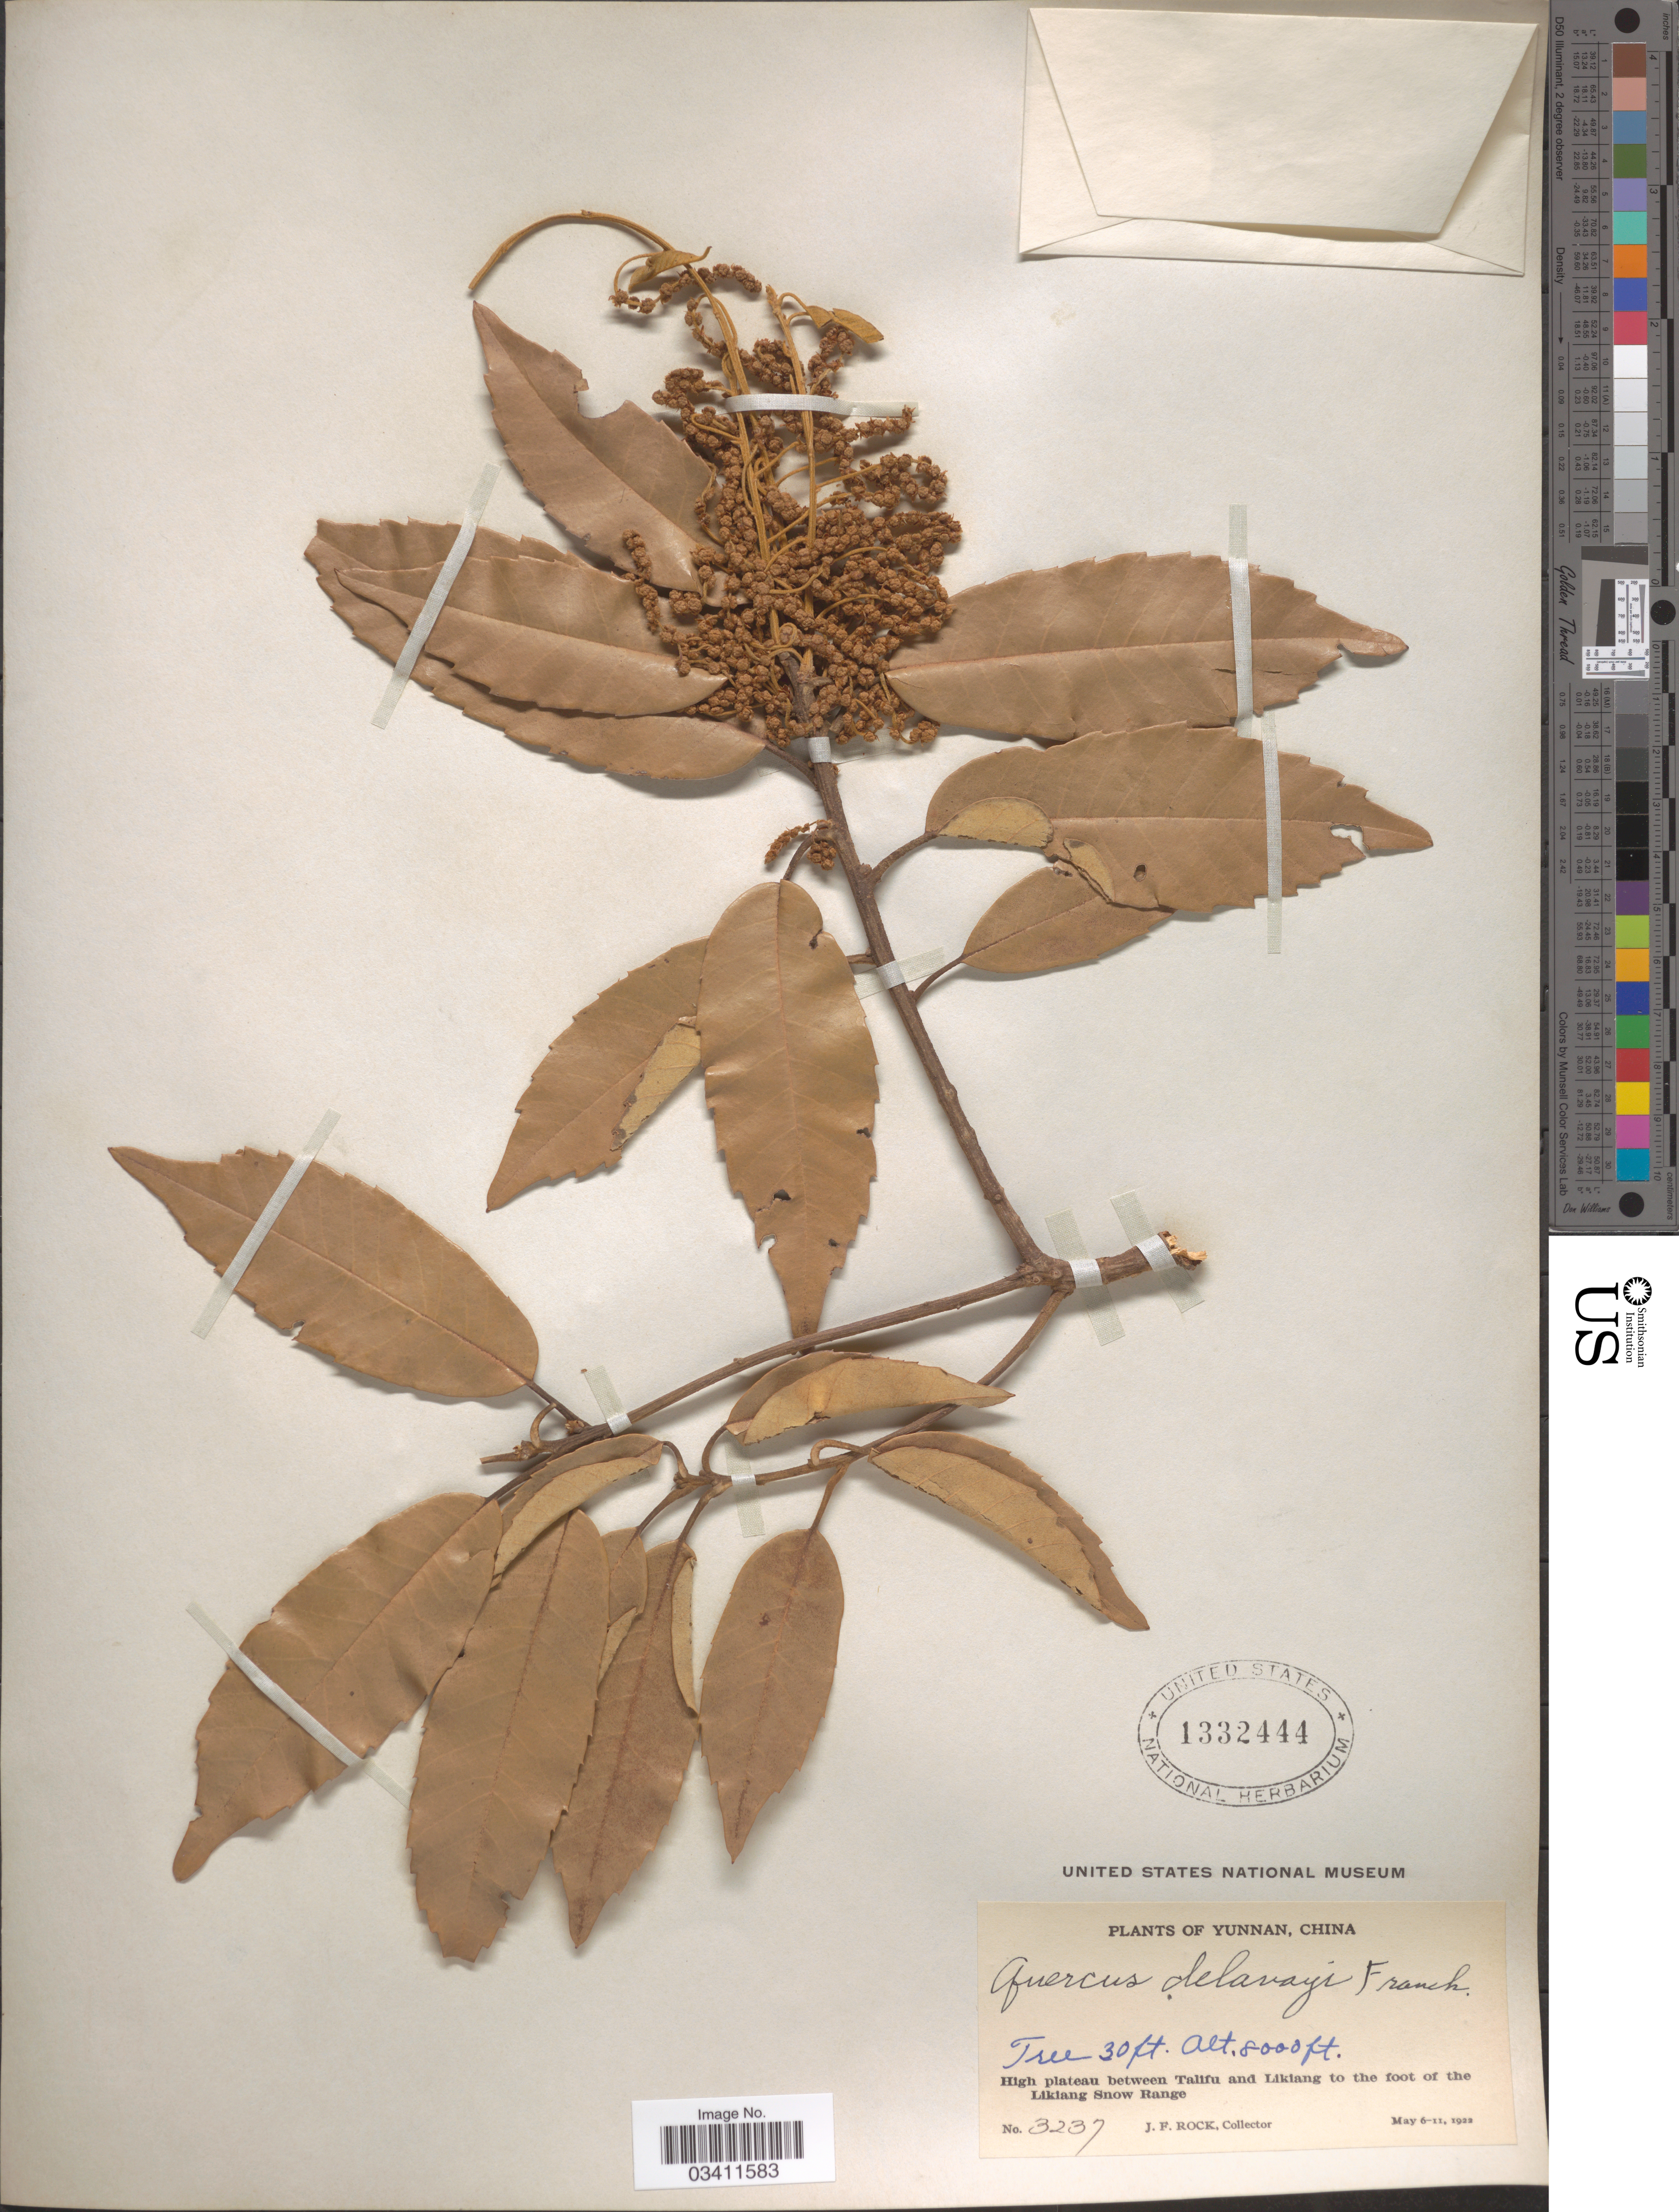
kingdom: Plantae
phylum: Tracheophyta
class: Magnoliopsida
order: Fagales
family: Fagaceae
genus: Quercus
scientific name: Quercus delavayi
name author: Franch.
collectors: J. Rock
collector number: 3237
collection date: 1922-05-06/1922-05-11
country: China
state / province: Yunnan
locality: High plateau between Talifu and Likiang to the foot of the Likiang Snow Range.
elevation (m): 2438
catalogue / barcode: US 1332444